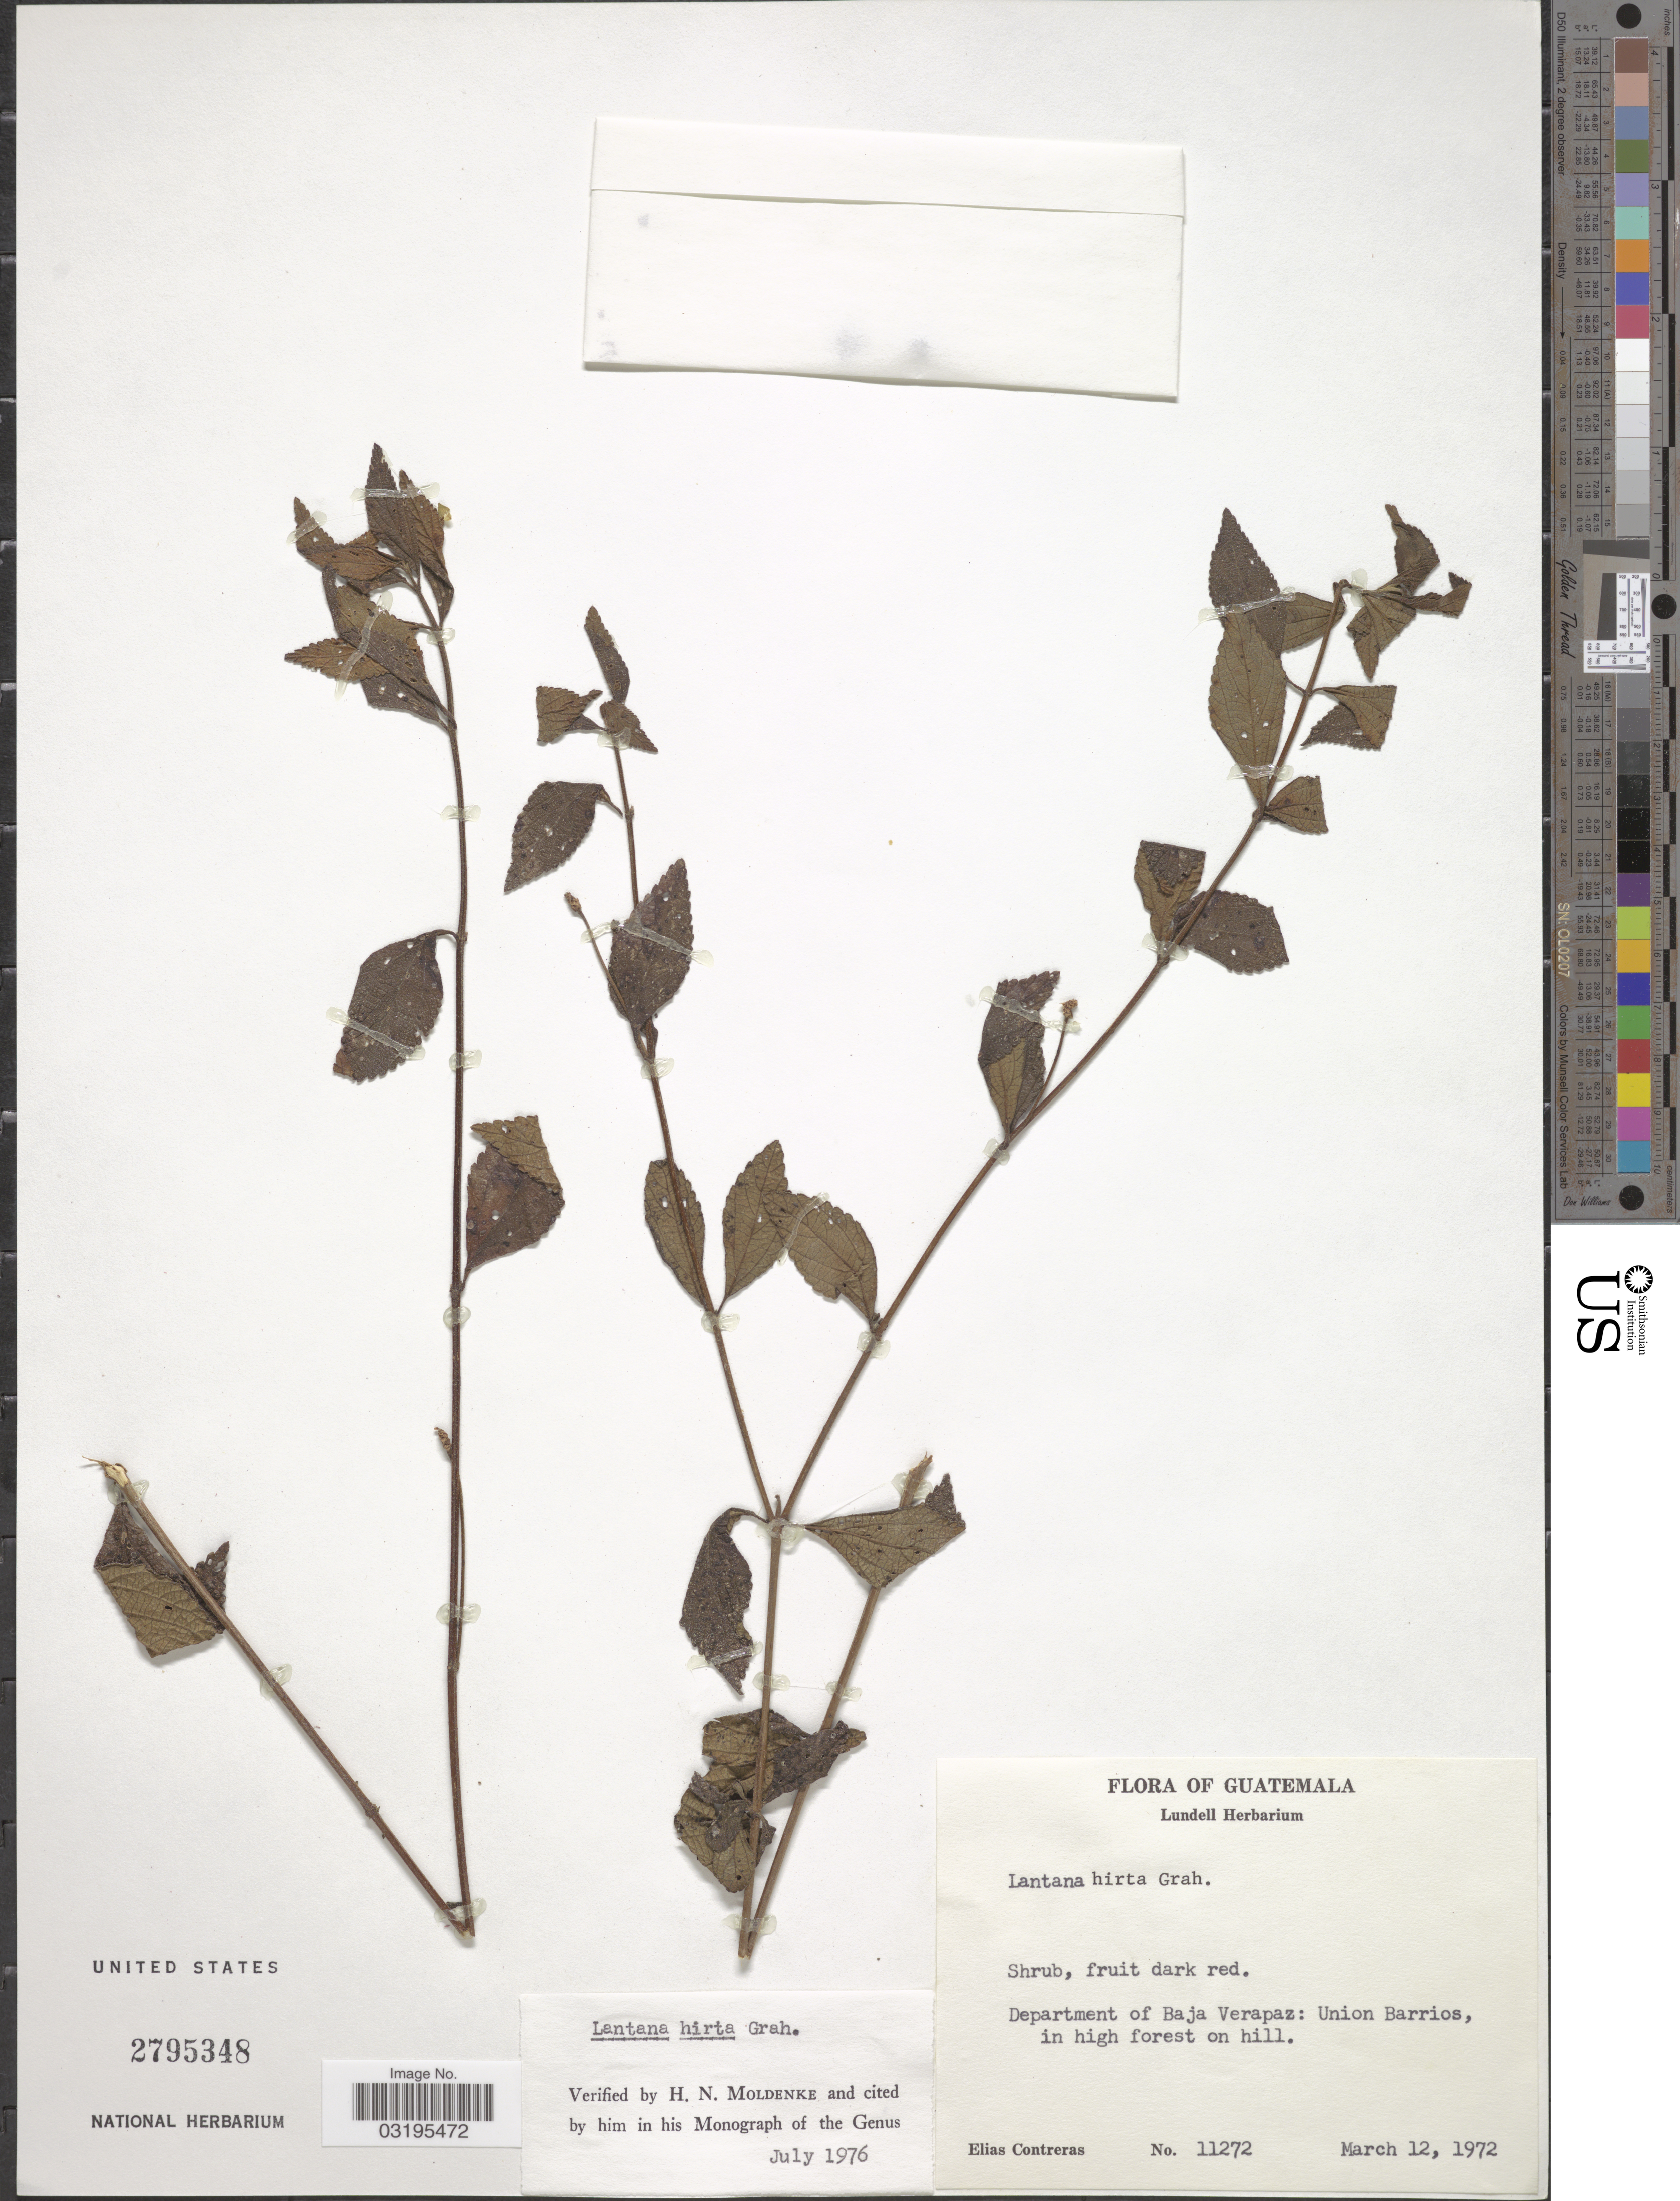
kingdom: Plantae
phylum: Tracheophyta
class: Magnoliopsida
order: Lamiales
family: Verbenaceae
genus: Lantana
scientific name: Lantana hirta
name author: Graham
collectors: E. Contreras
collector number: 11272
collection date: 1972-03-12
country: Guatemala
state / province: Baja Verapaz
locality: Department of Baja Verapaz: Union Barrios.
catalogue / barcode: US 2795348